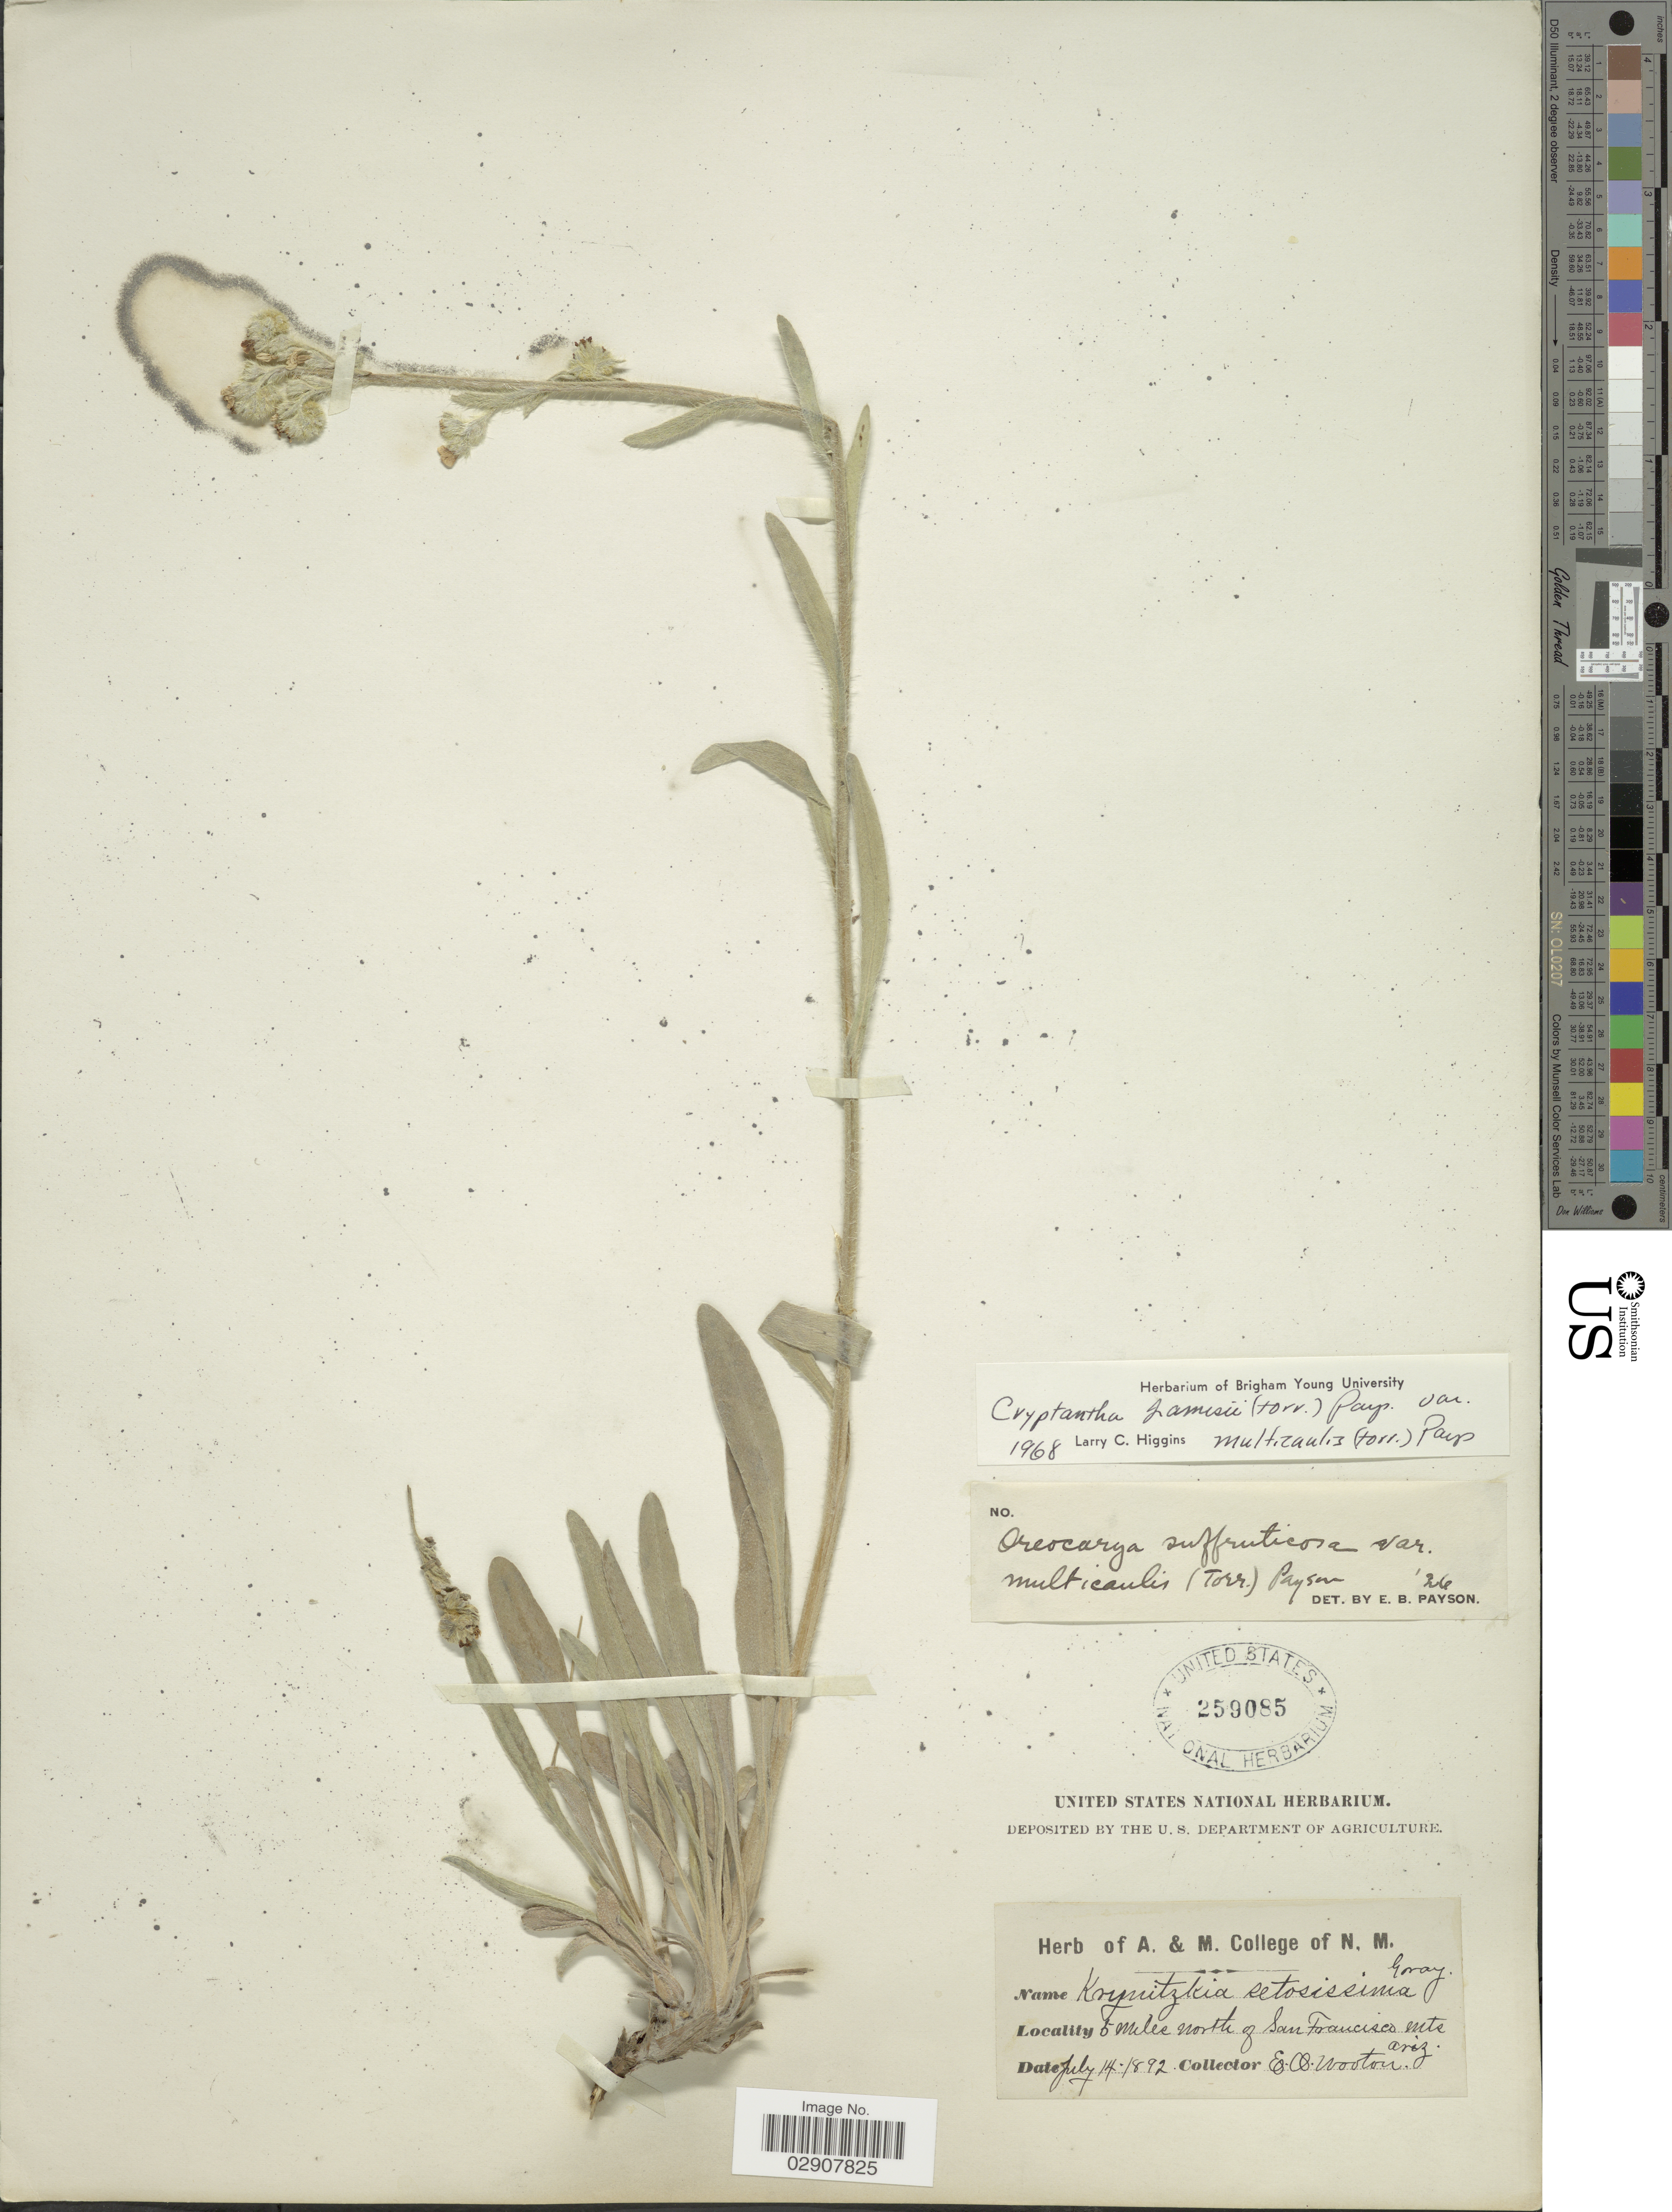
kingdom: Plantae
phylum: Tracheophyta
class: Magnoliopsida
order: Boraginales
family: Boraginaceae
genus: Cryptantha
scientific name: Cryptantha jamesii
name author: (Torr.) Payson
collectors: E. O. Wooton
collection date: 1892-07-14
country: United States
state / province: Arizona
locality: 5 miles north of San Francisco Mts. Ariz.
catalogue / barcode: US 259085